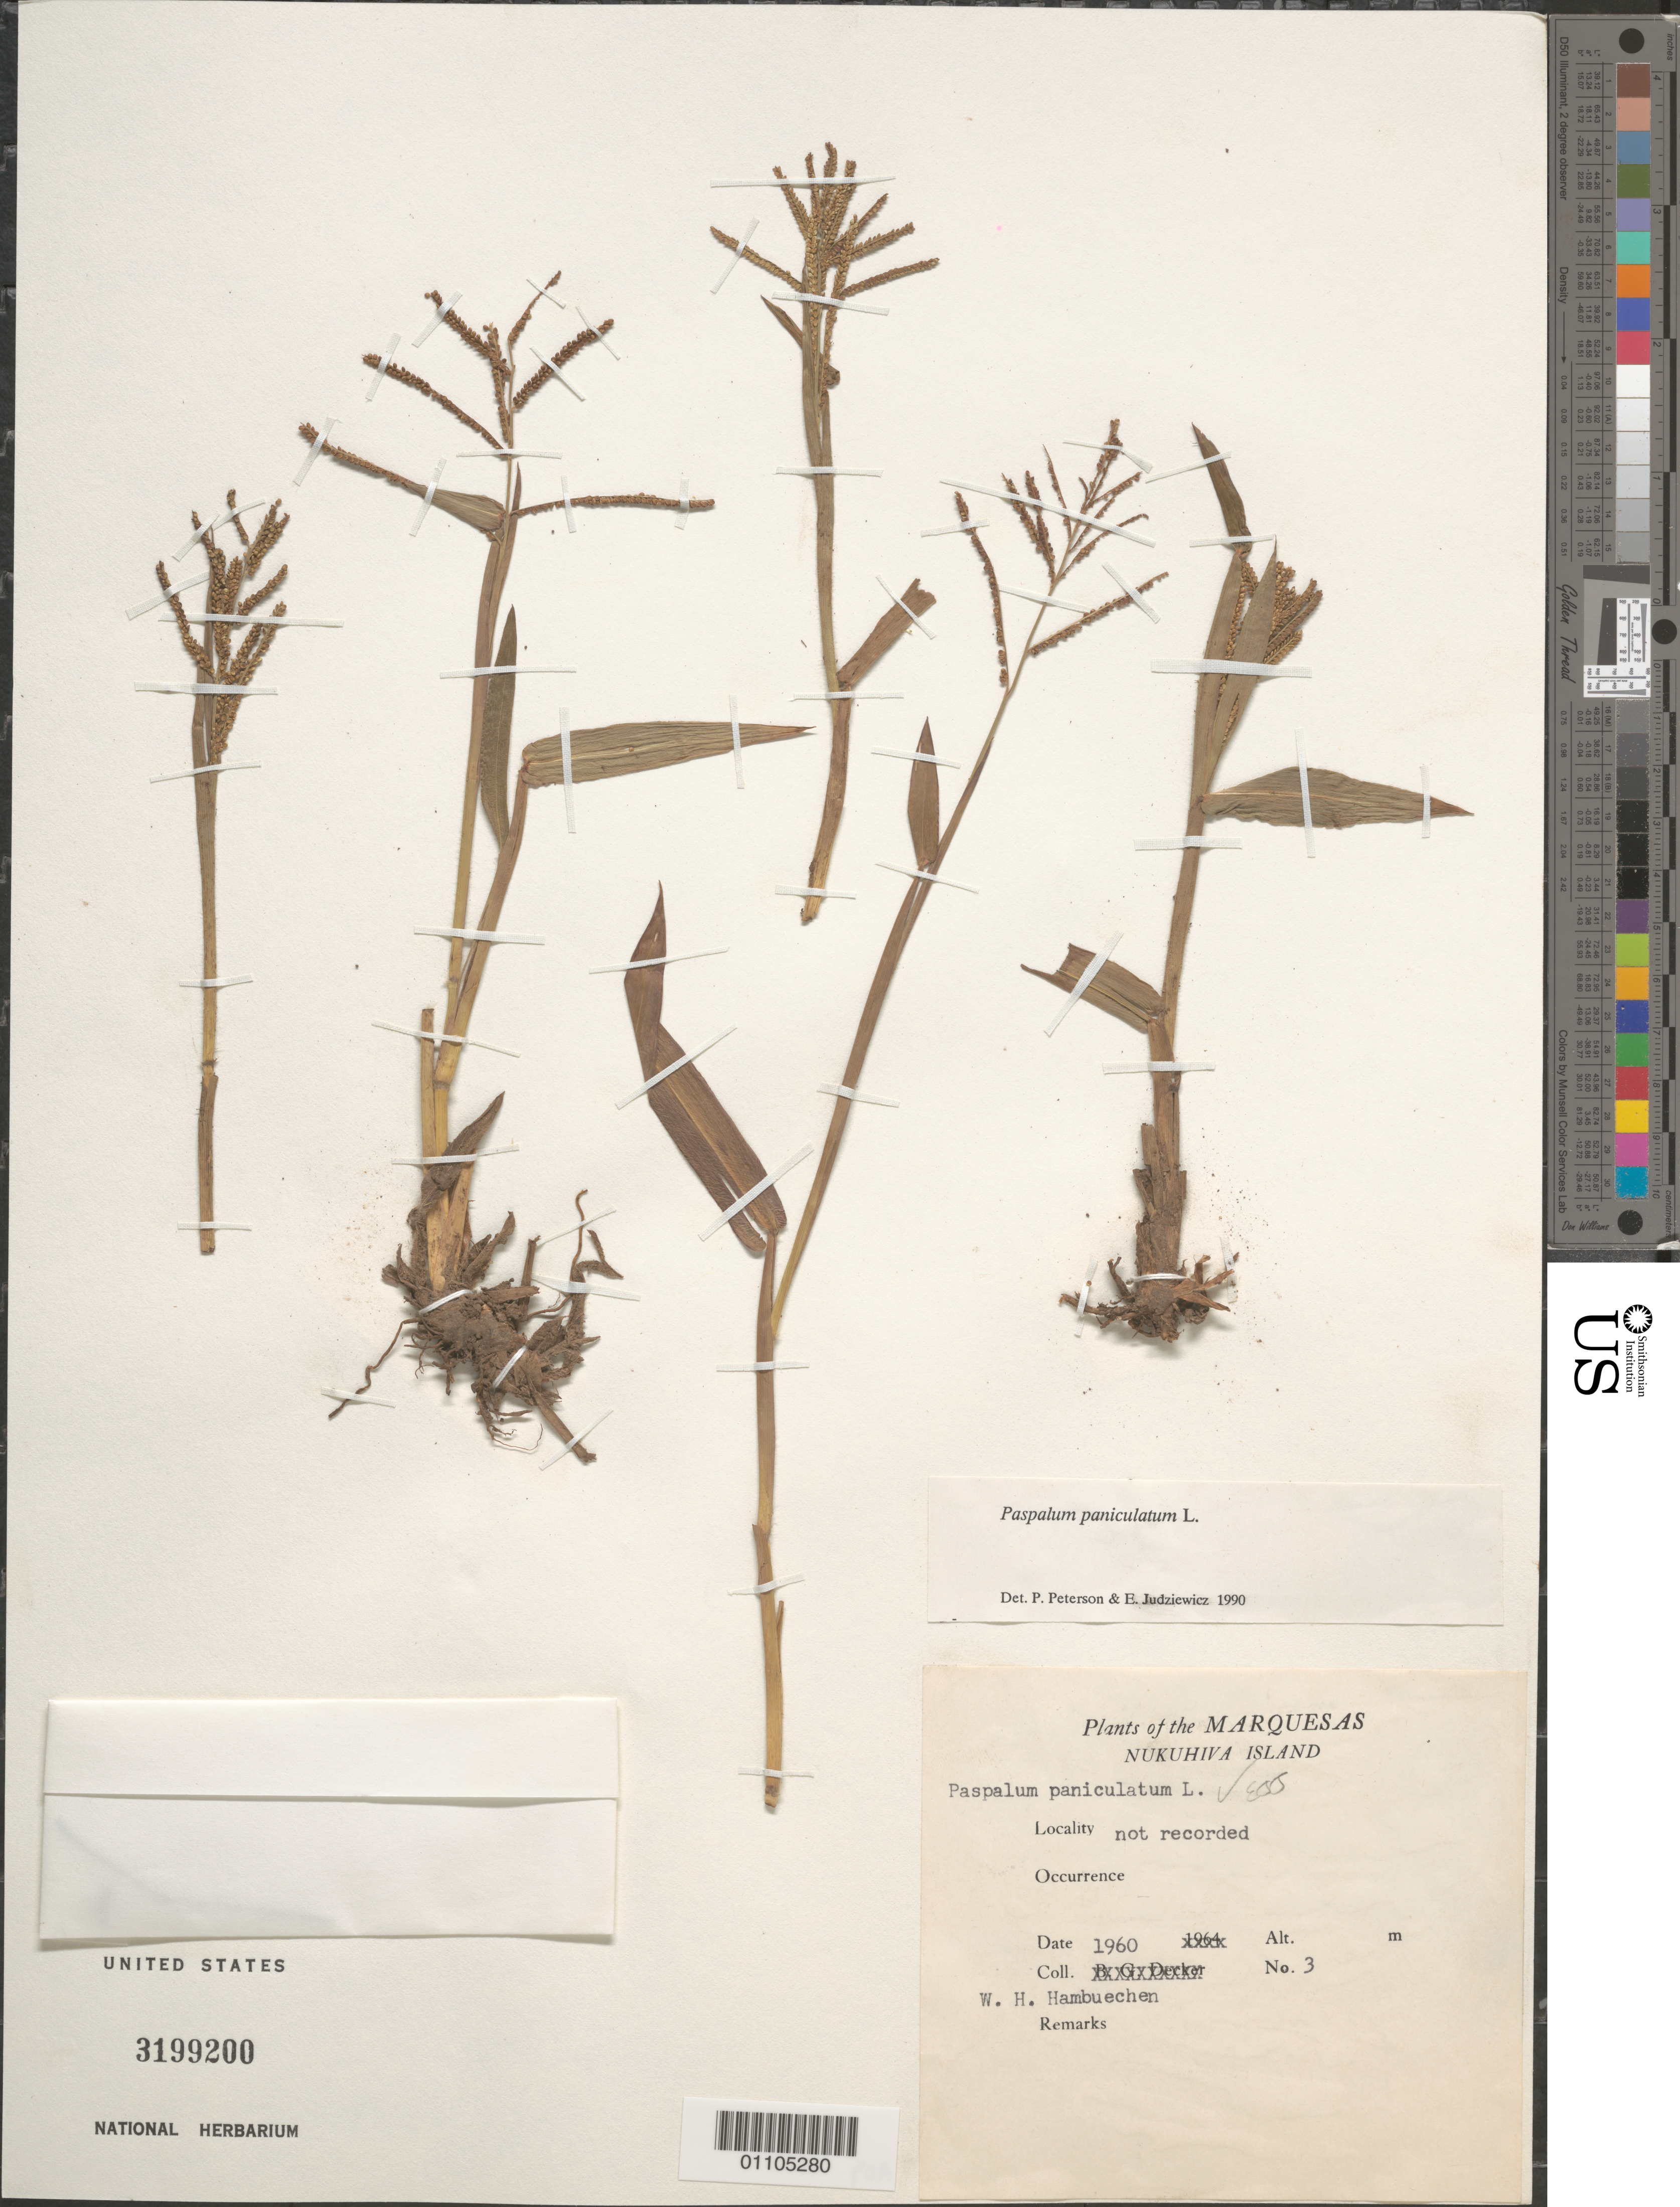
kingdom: Plantae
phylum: Tracheophyta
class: Liliopsida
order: Poales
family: Poaceae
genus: Paspalum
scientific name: Paspalum paniculatum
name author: L.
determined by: Peterson, P. M.; Judziewicz, E. J.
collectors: W. H. Hambuechen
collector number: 3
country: French Polynesia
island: Nuku Hiva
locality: not recorded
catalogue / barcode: US 3199200